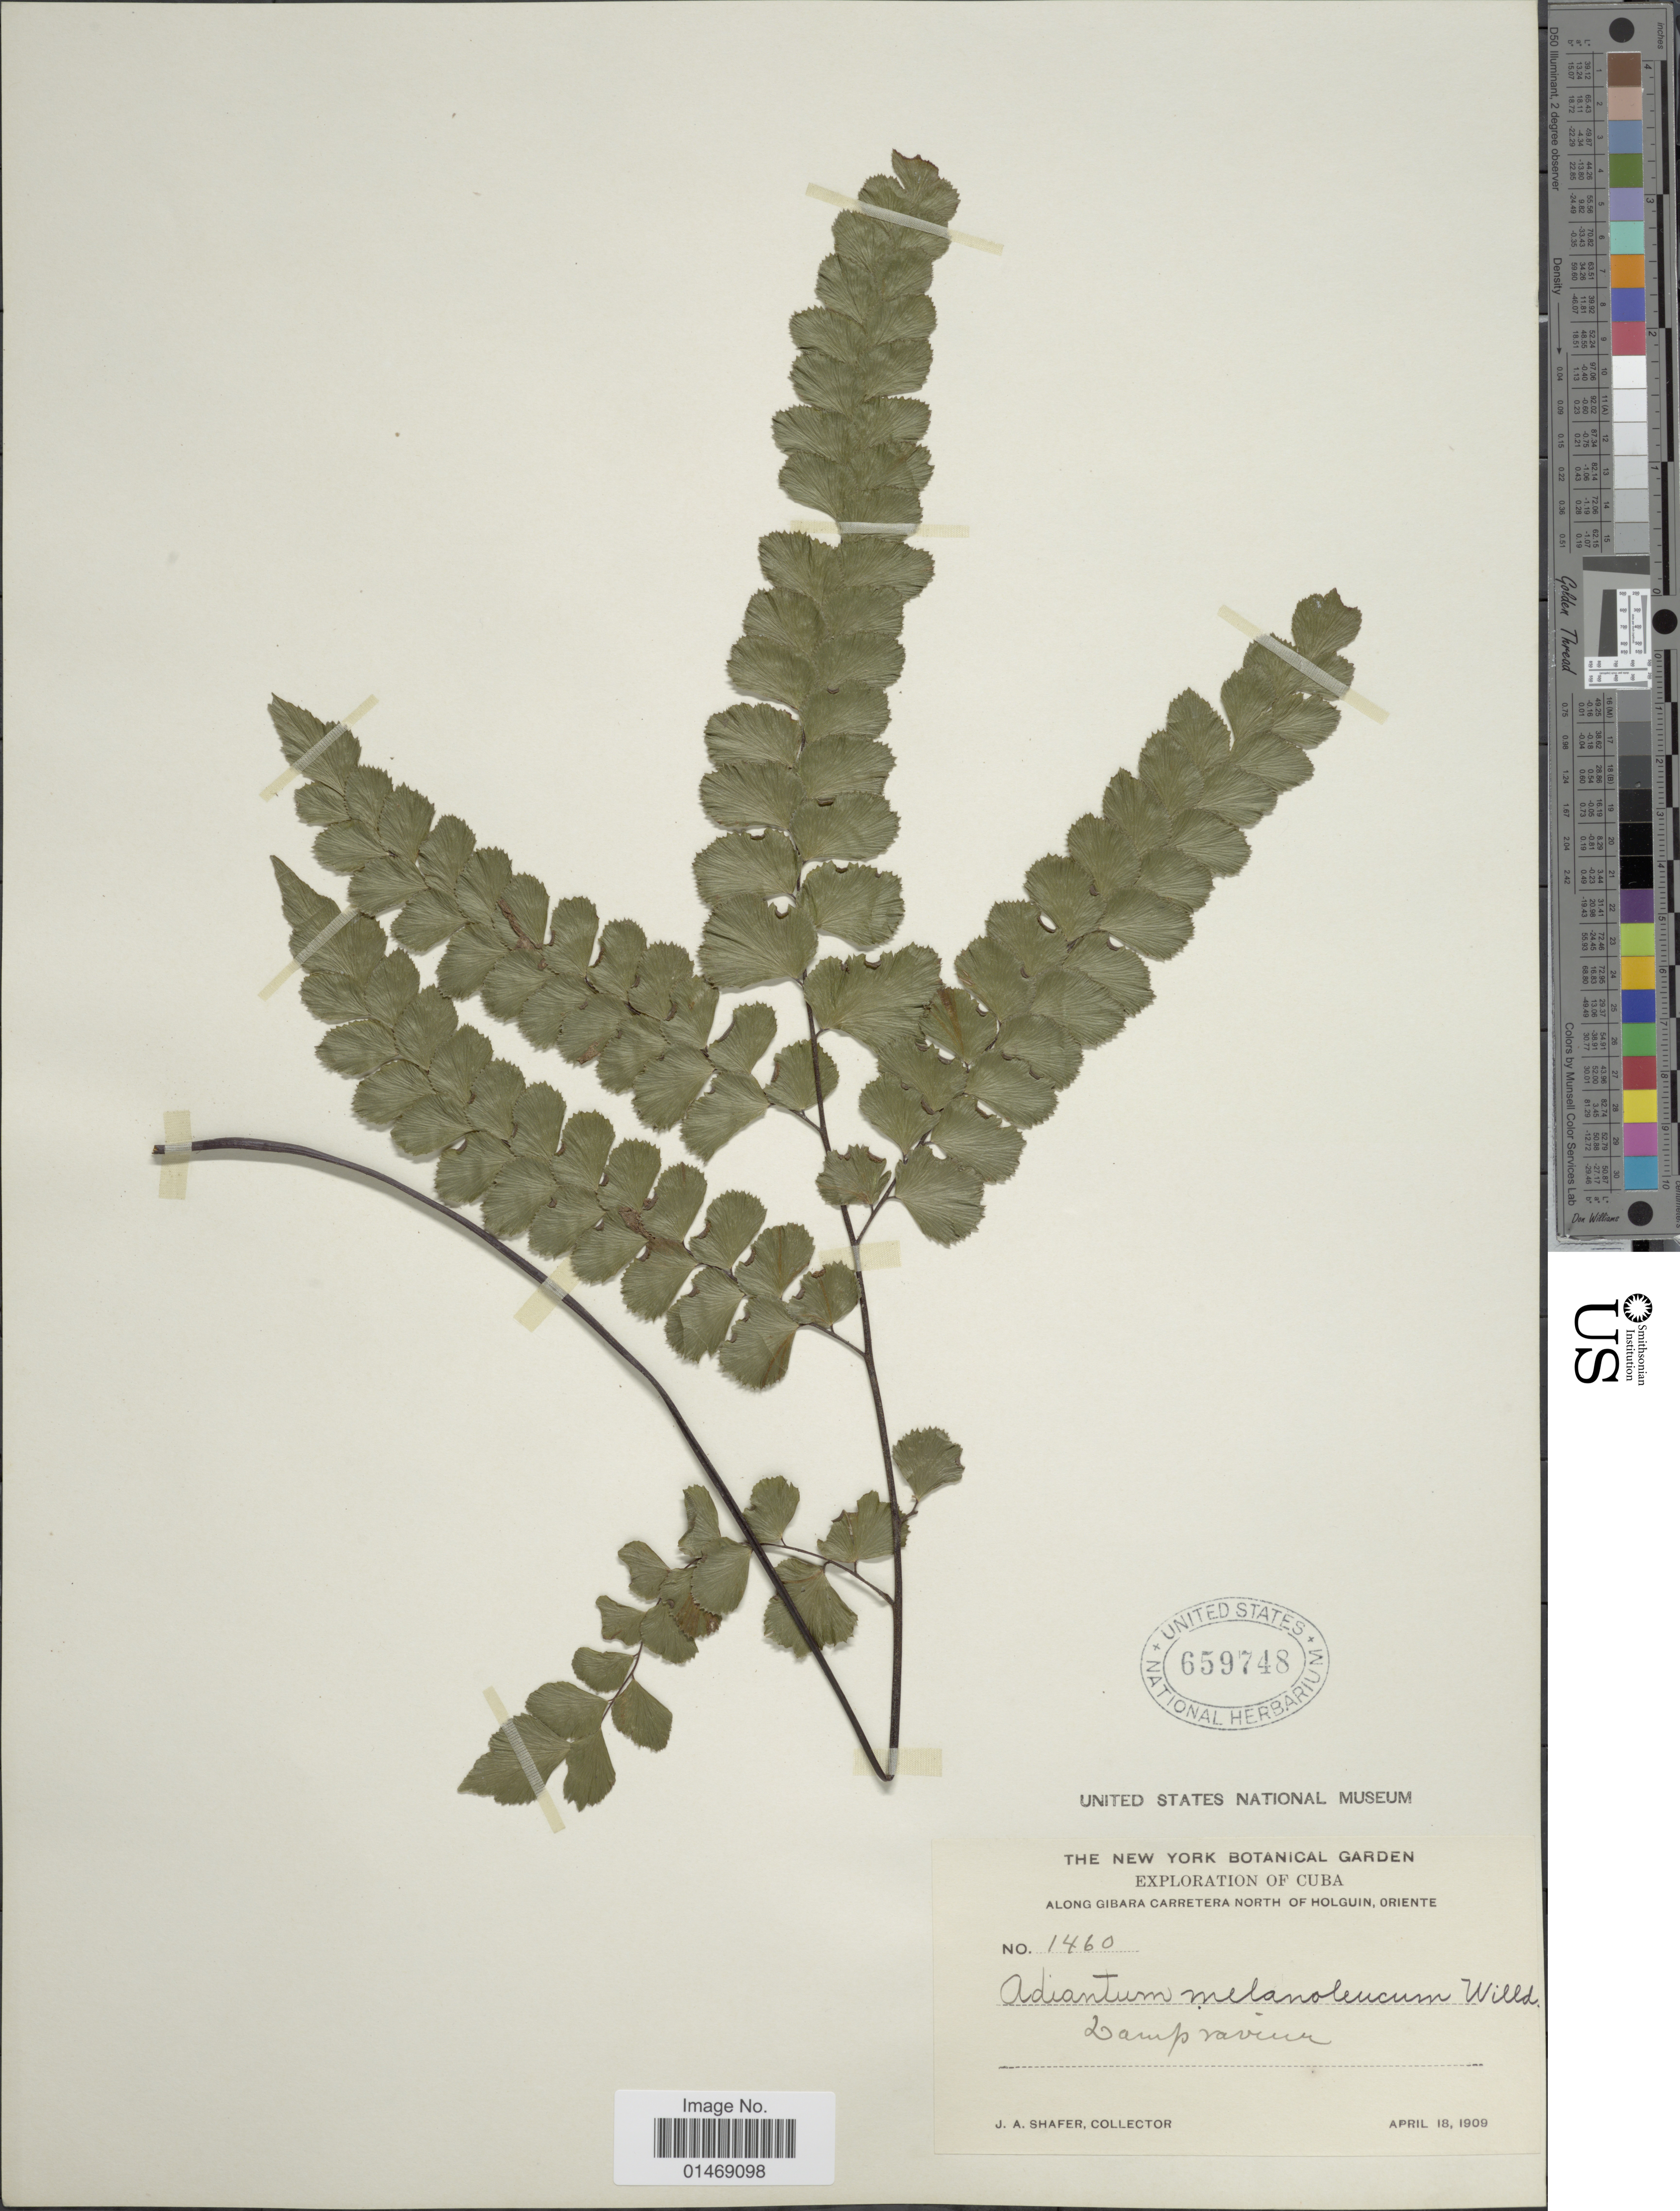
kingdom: Plantae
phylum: Tracheophyta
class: Polypodiopsida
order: Polypodiales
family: Pteridaceae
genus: Adiantum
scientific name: Adiantum melanoleucum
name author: Willd.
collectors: J. A. Shafer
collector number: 1460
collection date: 1909-04-18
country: Cuba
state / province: Oriente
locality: Along Gibara Carreyera north of Holguin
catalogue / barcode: US 659748